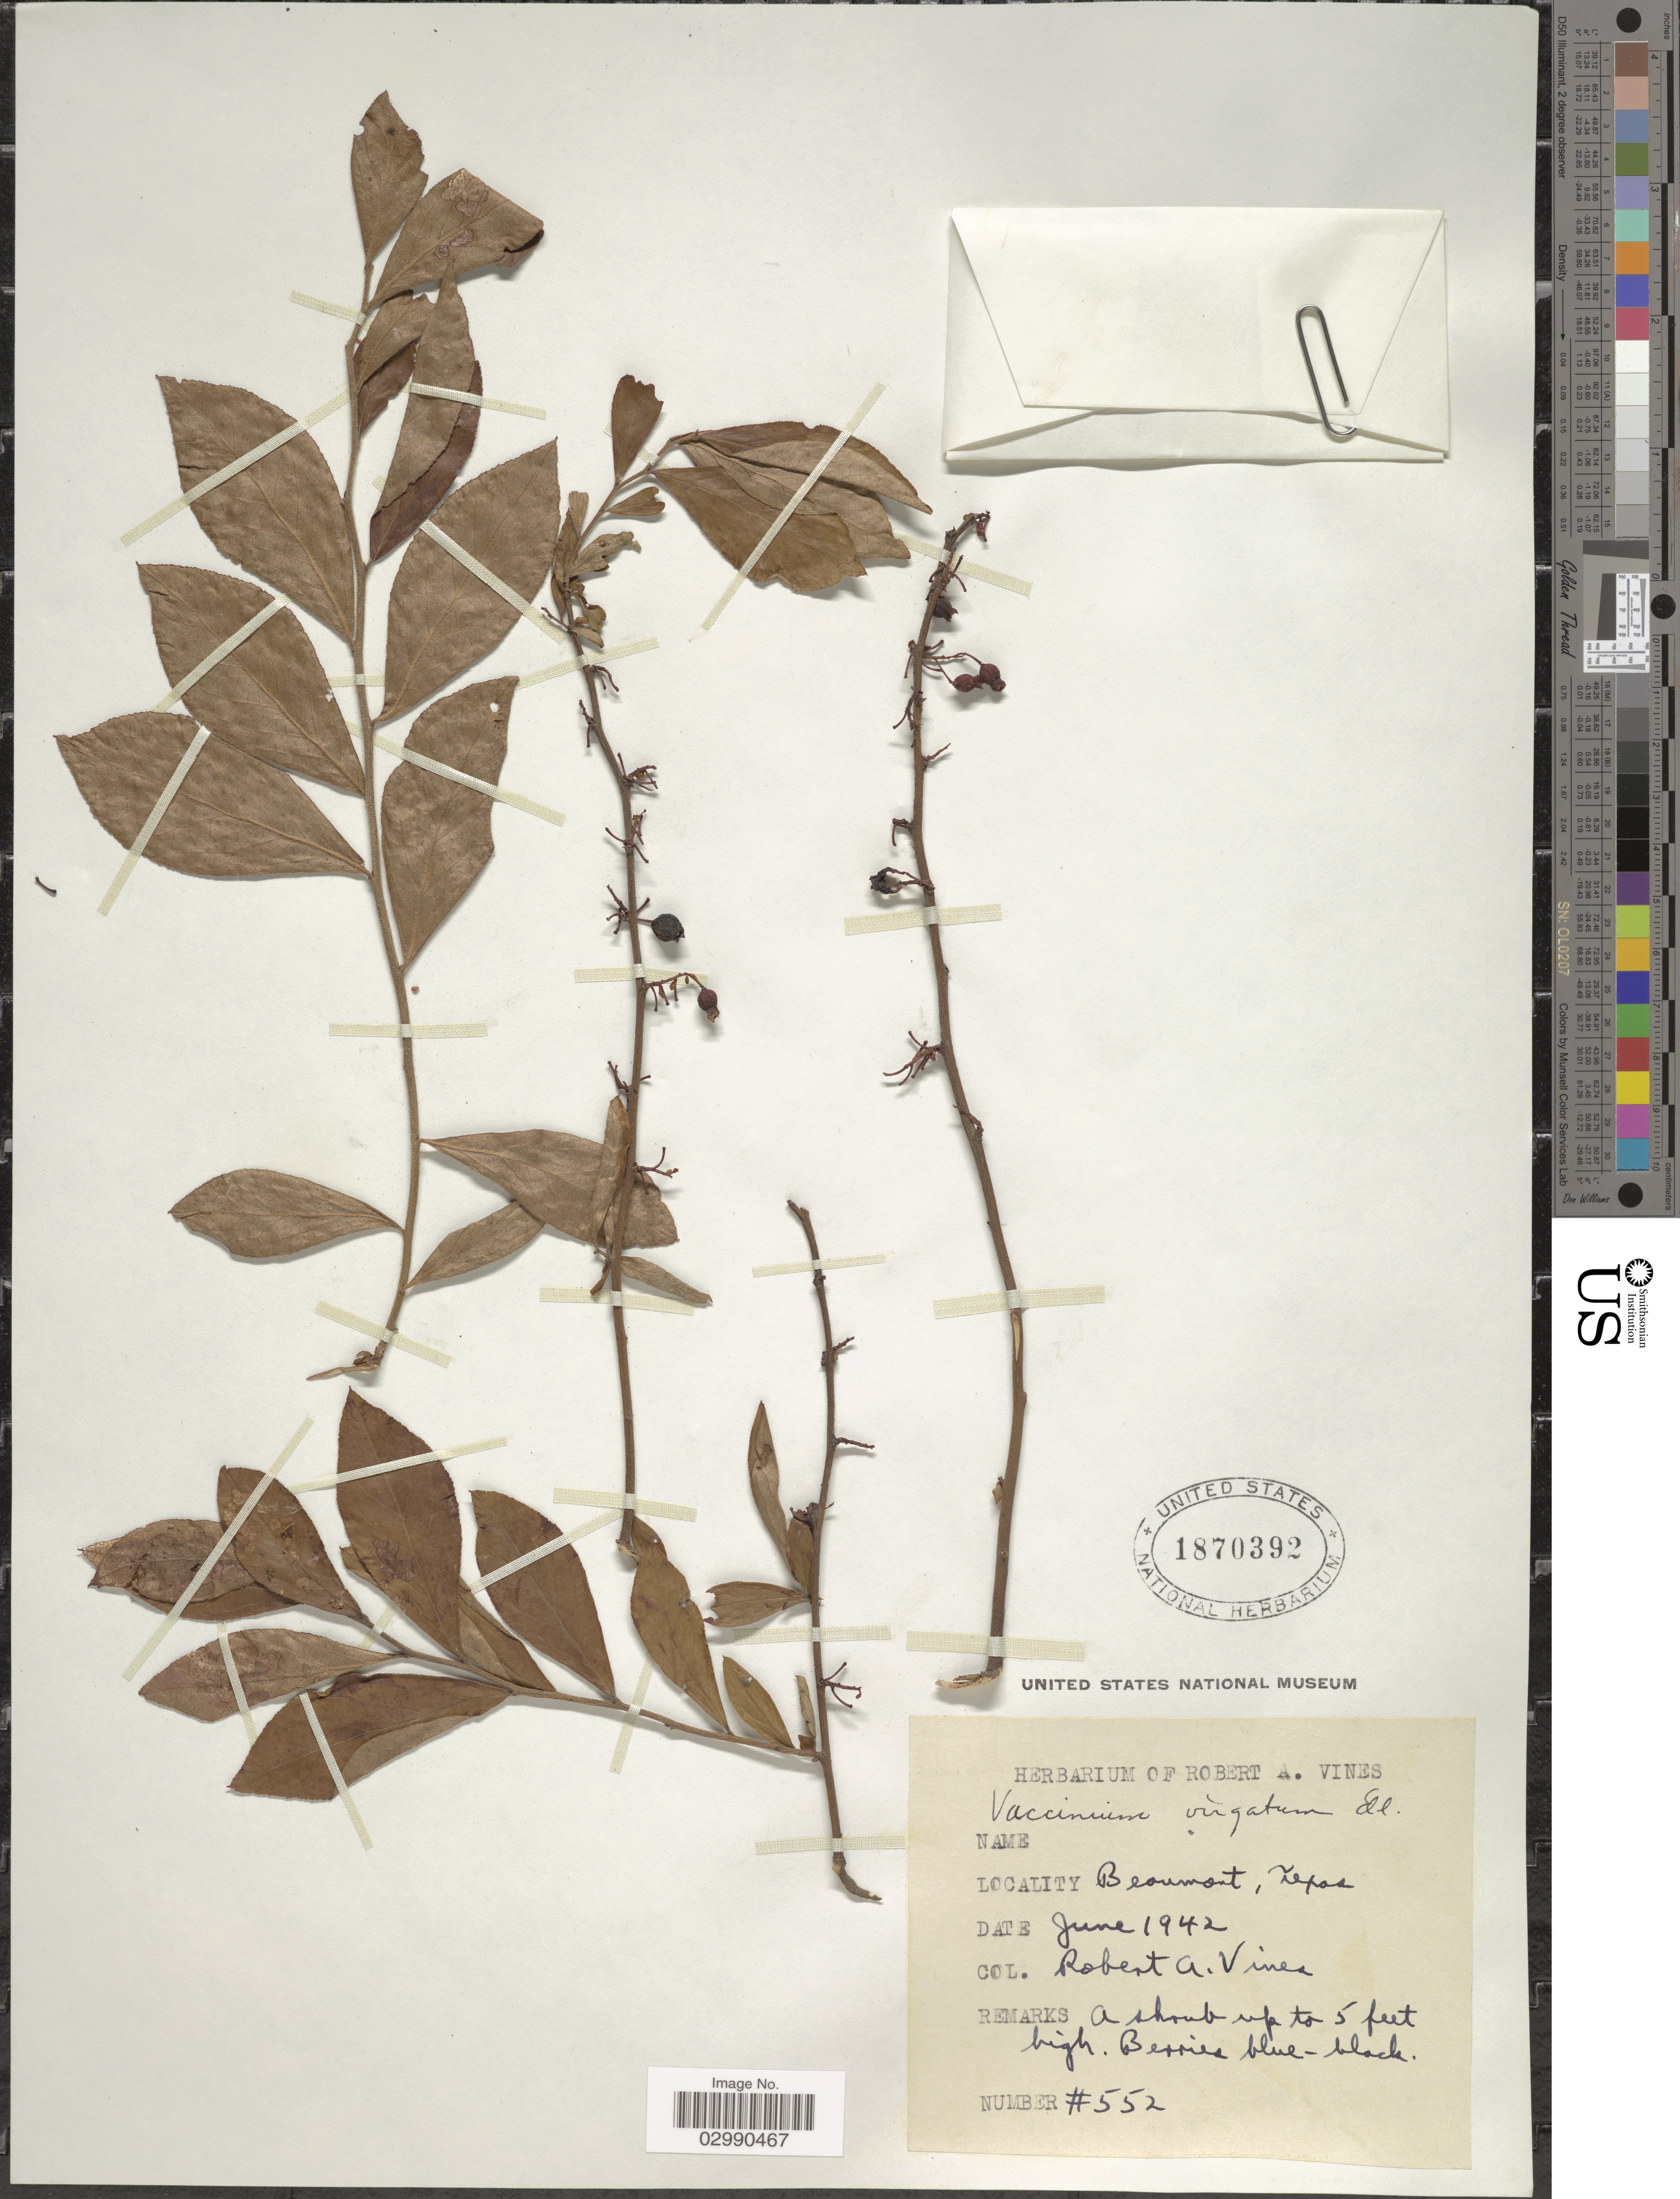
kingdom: Plantae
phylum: Tracheophyta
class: Magnoliopsida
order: Ericales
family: Ericaceae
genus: Vaccinium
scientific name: Vaccinium virgatum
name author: Aiton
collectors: R. Vines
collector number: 552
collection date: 1942-06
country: United States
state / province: Texas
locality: Beaumont.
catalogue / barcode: US 1870392